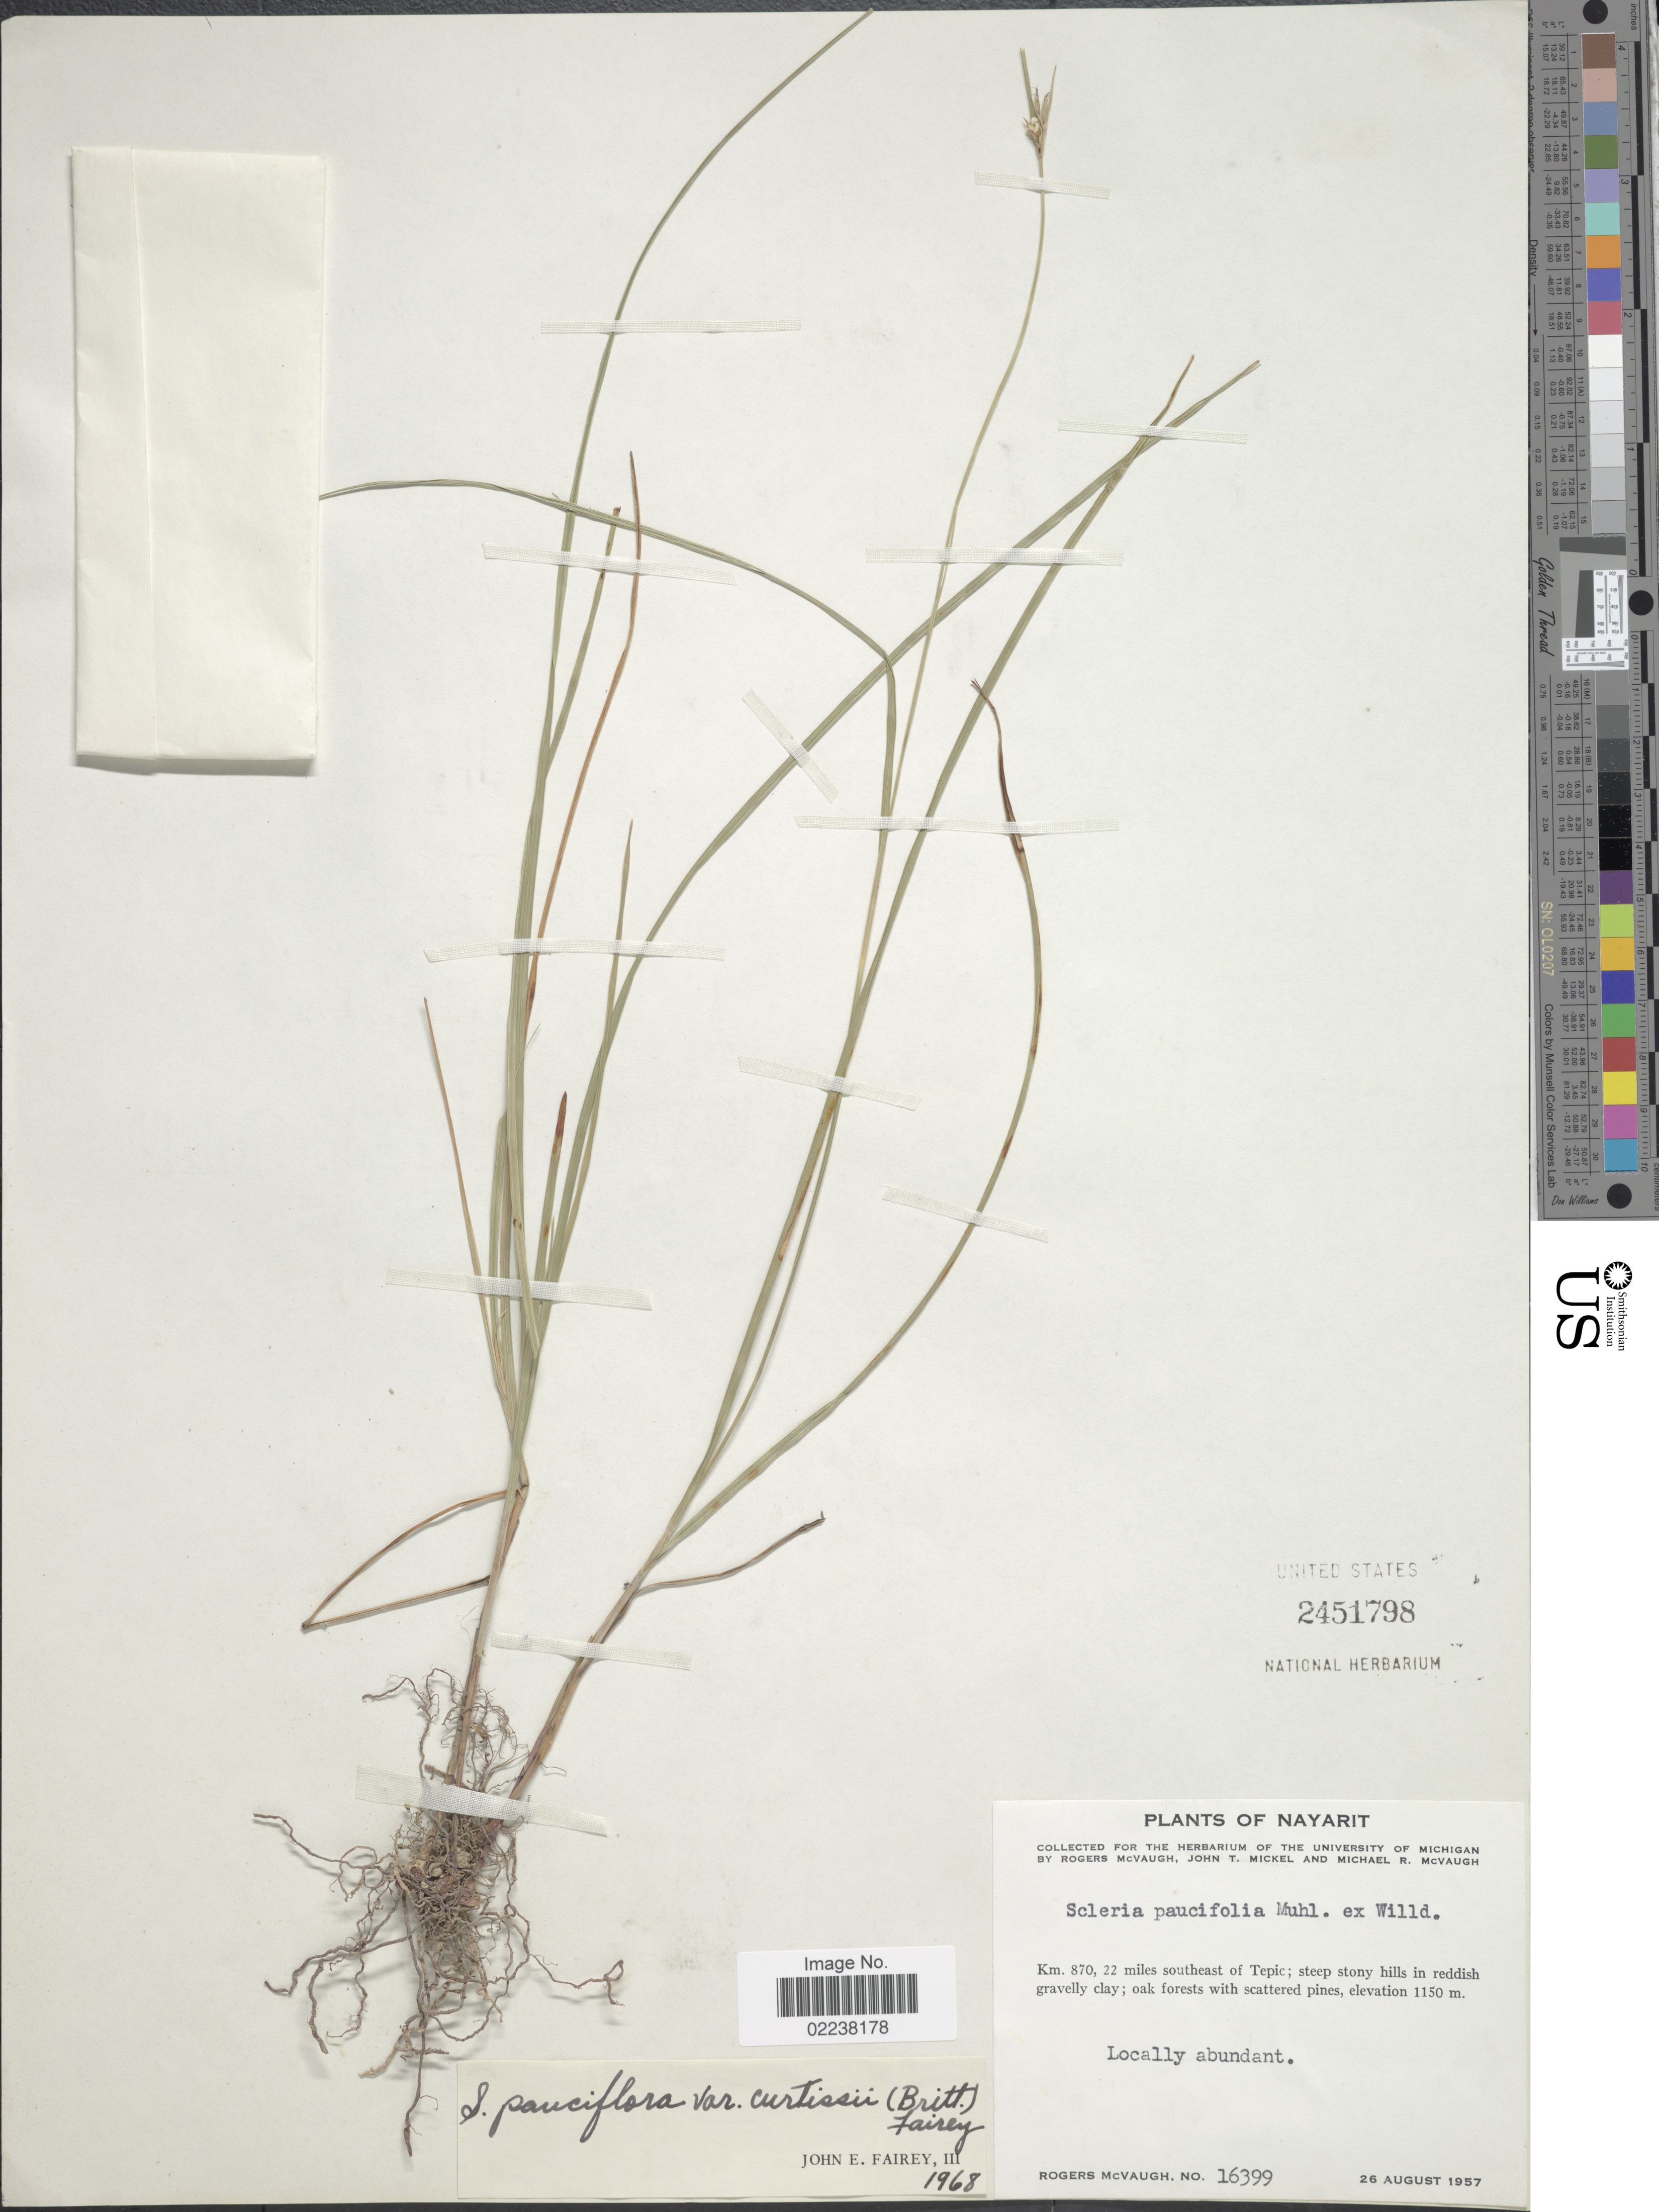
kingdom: Plantae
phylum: Tracheophyta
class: Liliopsida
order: Poales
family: Cyperaceae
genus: Scleria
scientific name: Scleria pauciflora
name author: Muhl. ex Willd.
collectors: R. McVaugh, J. T. Mickel & M. R. McVaugh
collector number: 16399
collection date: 1957-08-26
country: Mexico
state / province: Nayarit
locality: Km. 870, 22 miles southeast of Tepic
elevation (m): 1150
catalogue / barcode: US 2451798